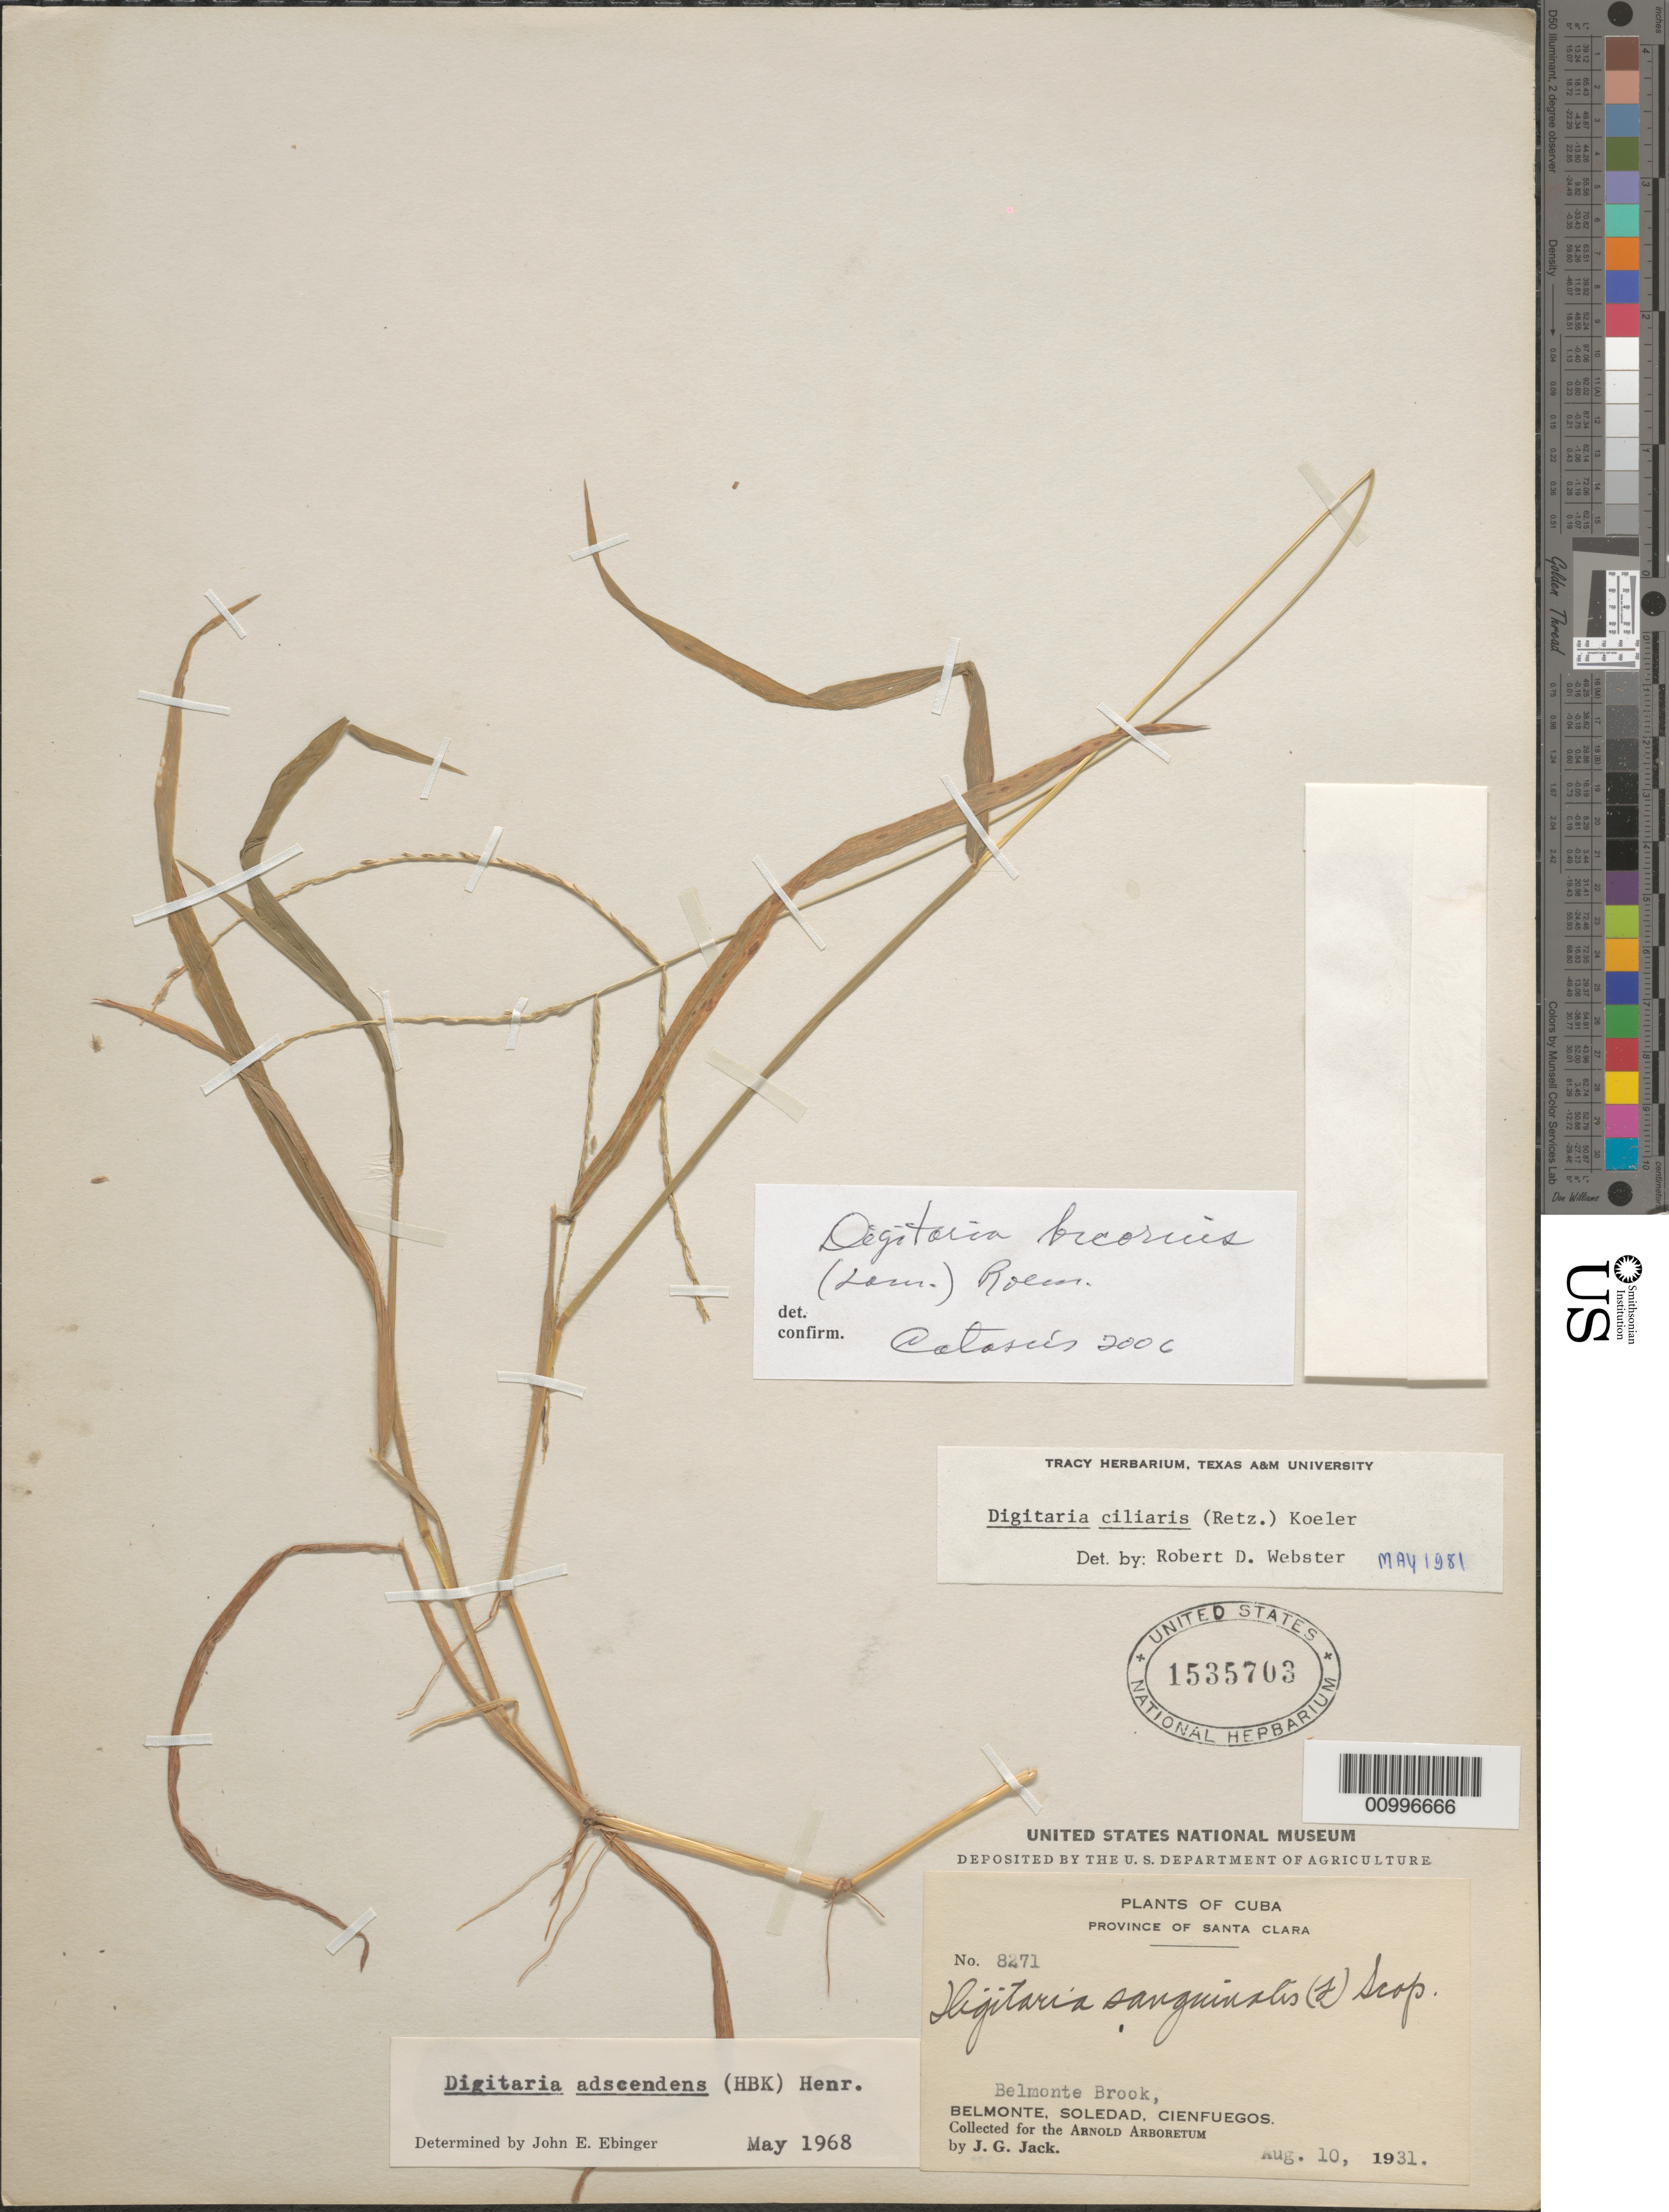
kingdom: Plantae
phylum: Tracheophyta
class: Liliopsida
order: Poales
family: Poaceae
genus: Digitaria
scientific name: Digitaria bicornis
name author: (Lam.) Roem. & Schult.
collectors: J. G. Jack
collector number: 8271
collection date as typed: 10 Aug 1931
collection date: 1931-08-10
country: Cuba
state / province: Cienfuegos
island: Cuba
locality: Soledad, Belmonte Brook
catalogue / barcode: US 1535703